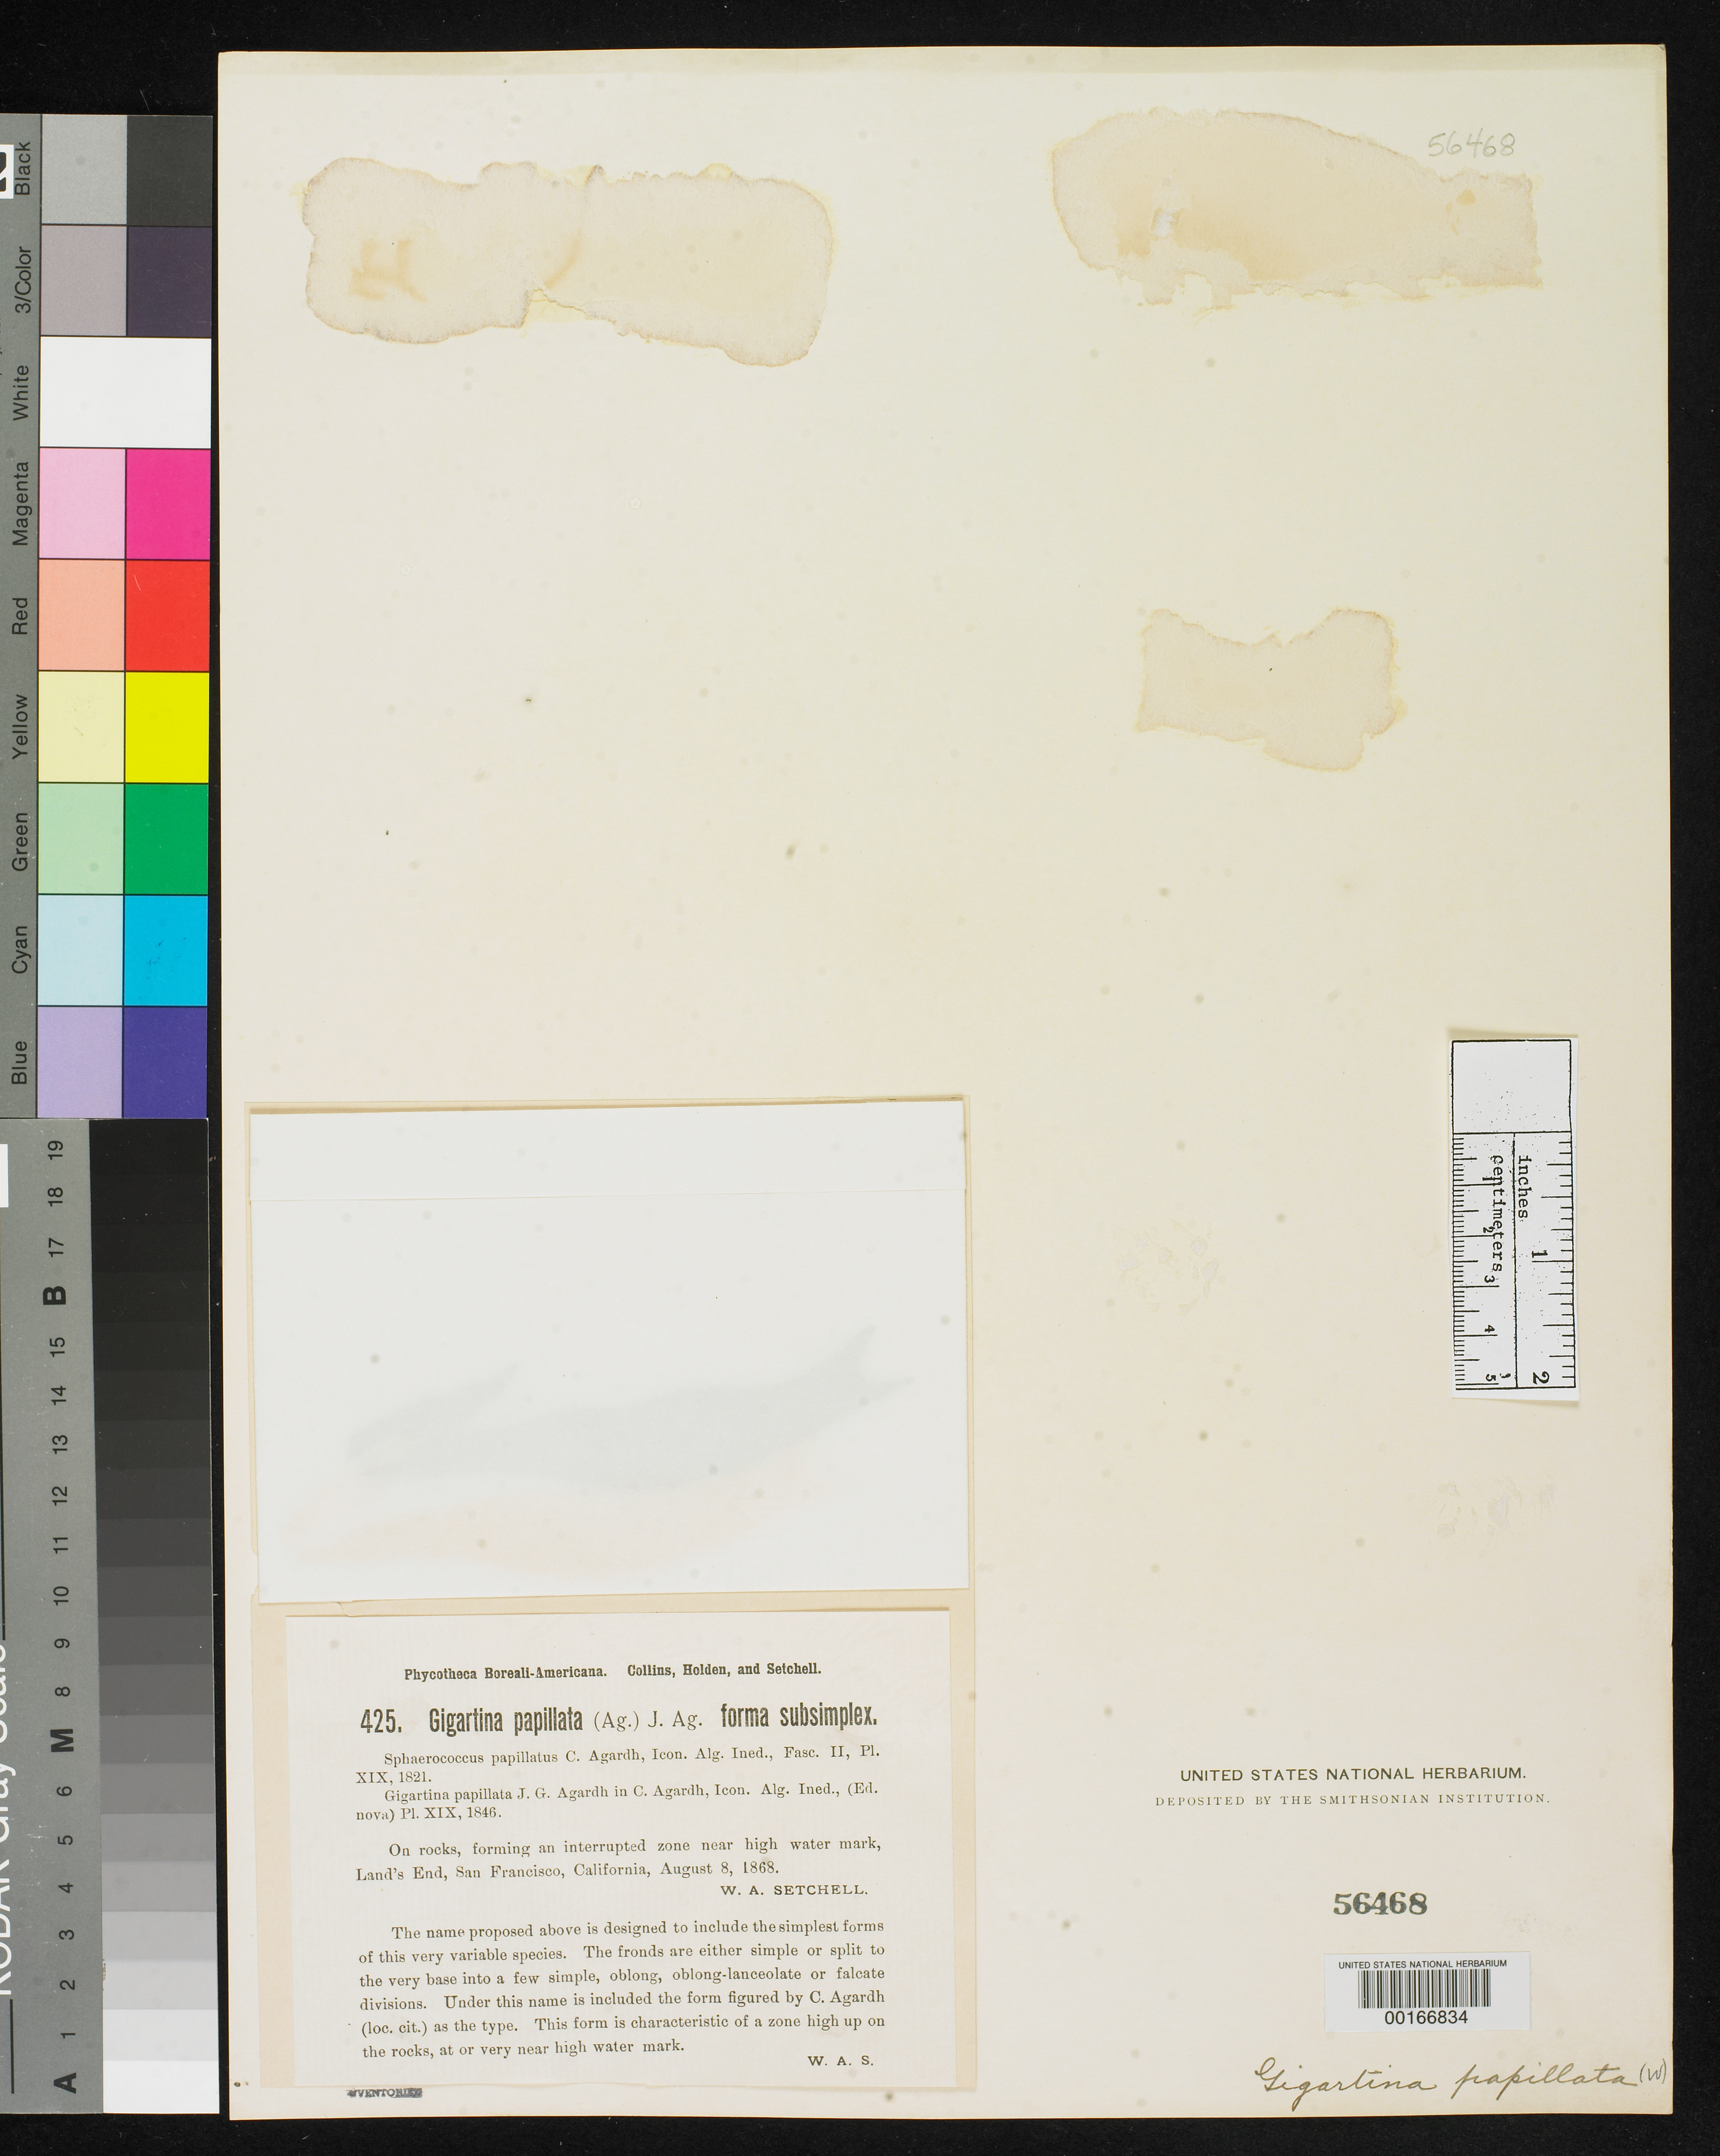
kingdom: Plantae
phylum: Rhodophyta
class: Florideophyceae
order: Gigartinales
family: Gigartinaceae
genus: Gigartina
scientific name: Gigartina papillata f. subsimplex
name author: Setch. in Collins et al.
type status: Isotype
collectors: W. Setchell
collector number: PB-A 425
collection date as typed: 08 Aug 1868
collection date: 1868-08-08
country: United States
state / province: California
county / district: San Francisco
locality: San Francisco, Lands End.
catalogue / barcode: US 56468